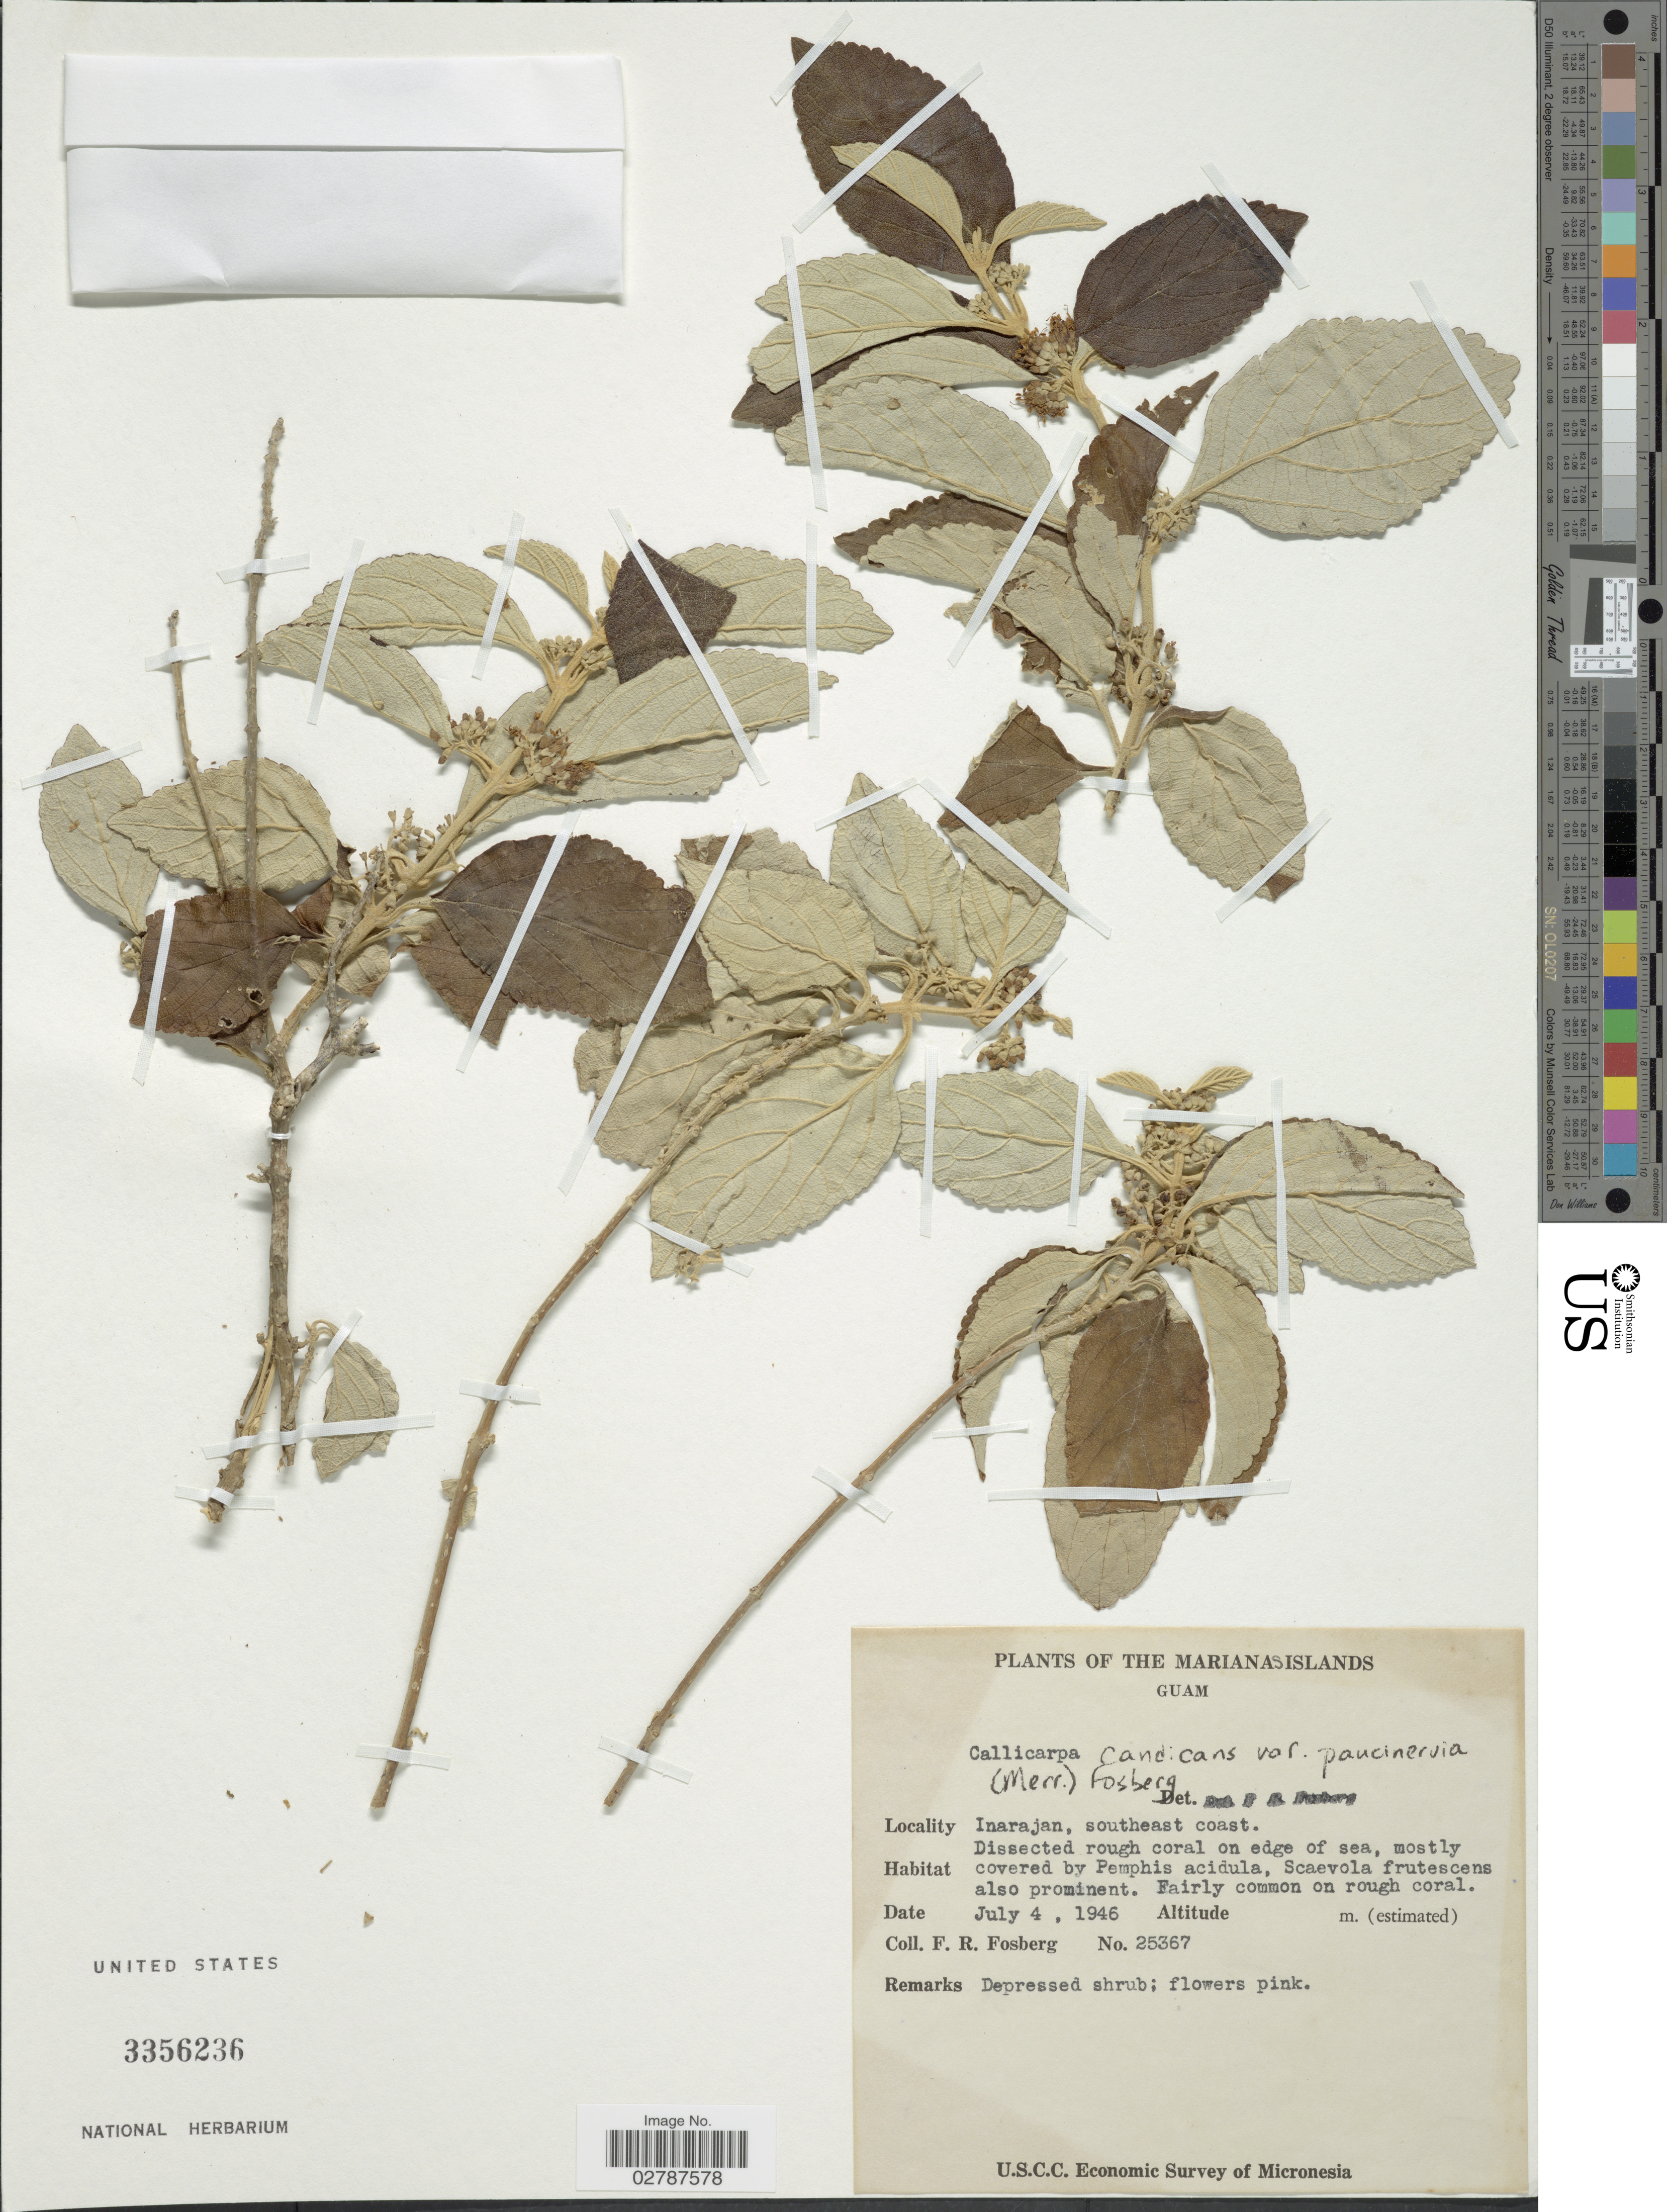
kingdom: Plantae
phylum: Tracheophyta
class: Magnoliopsida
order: Lamiales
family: Lamiaceae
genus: Callicarpa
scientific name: Callicarpa candicans var. paucinervia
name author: (Merr.) Fosberg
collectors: F. R. Fosberg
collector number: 25367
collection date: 1946-07-04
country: Guam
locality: The Marianas Islands. Inarajan, southeast coast.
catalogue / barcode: US 3356236